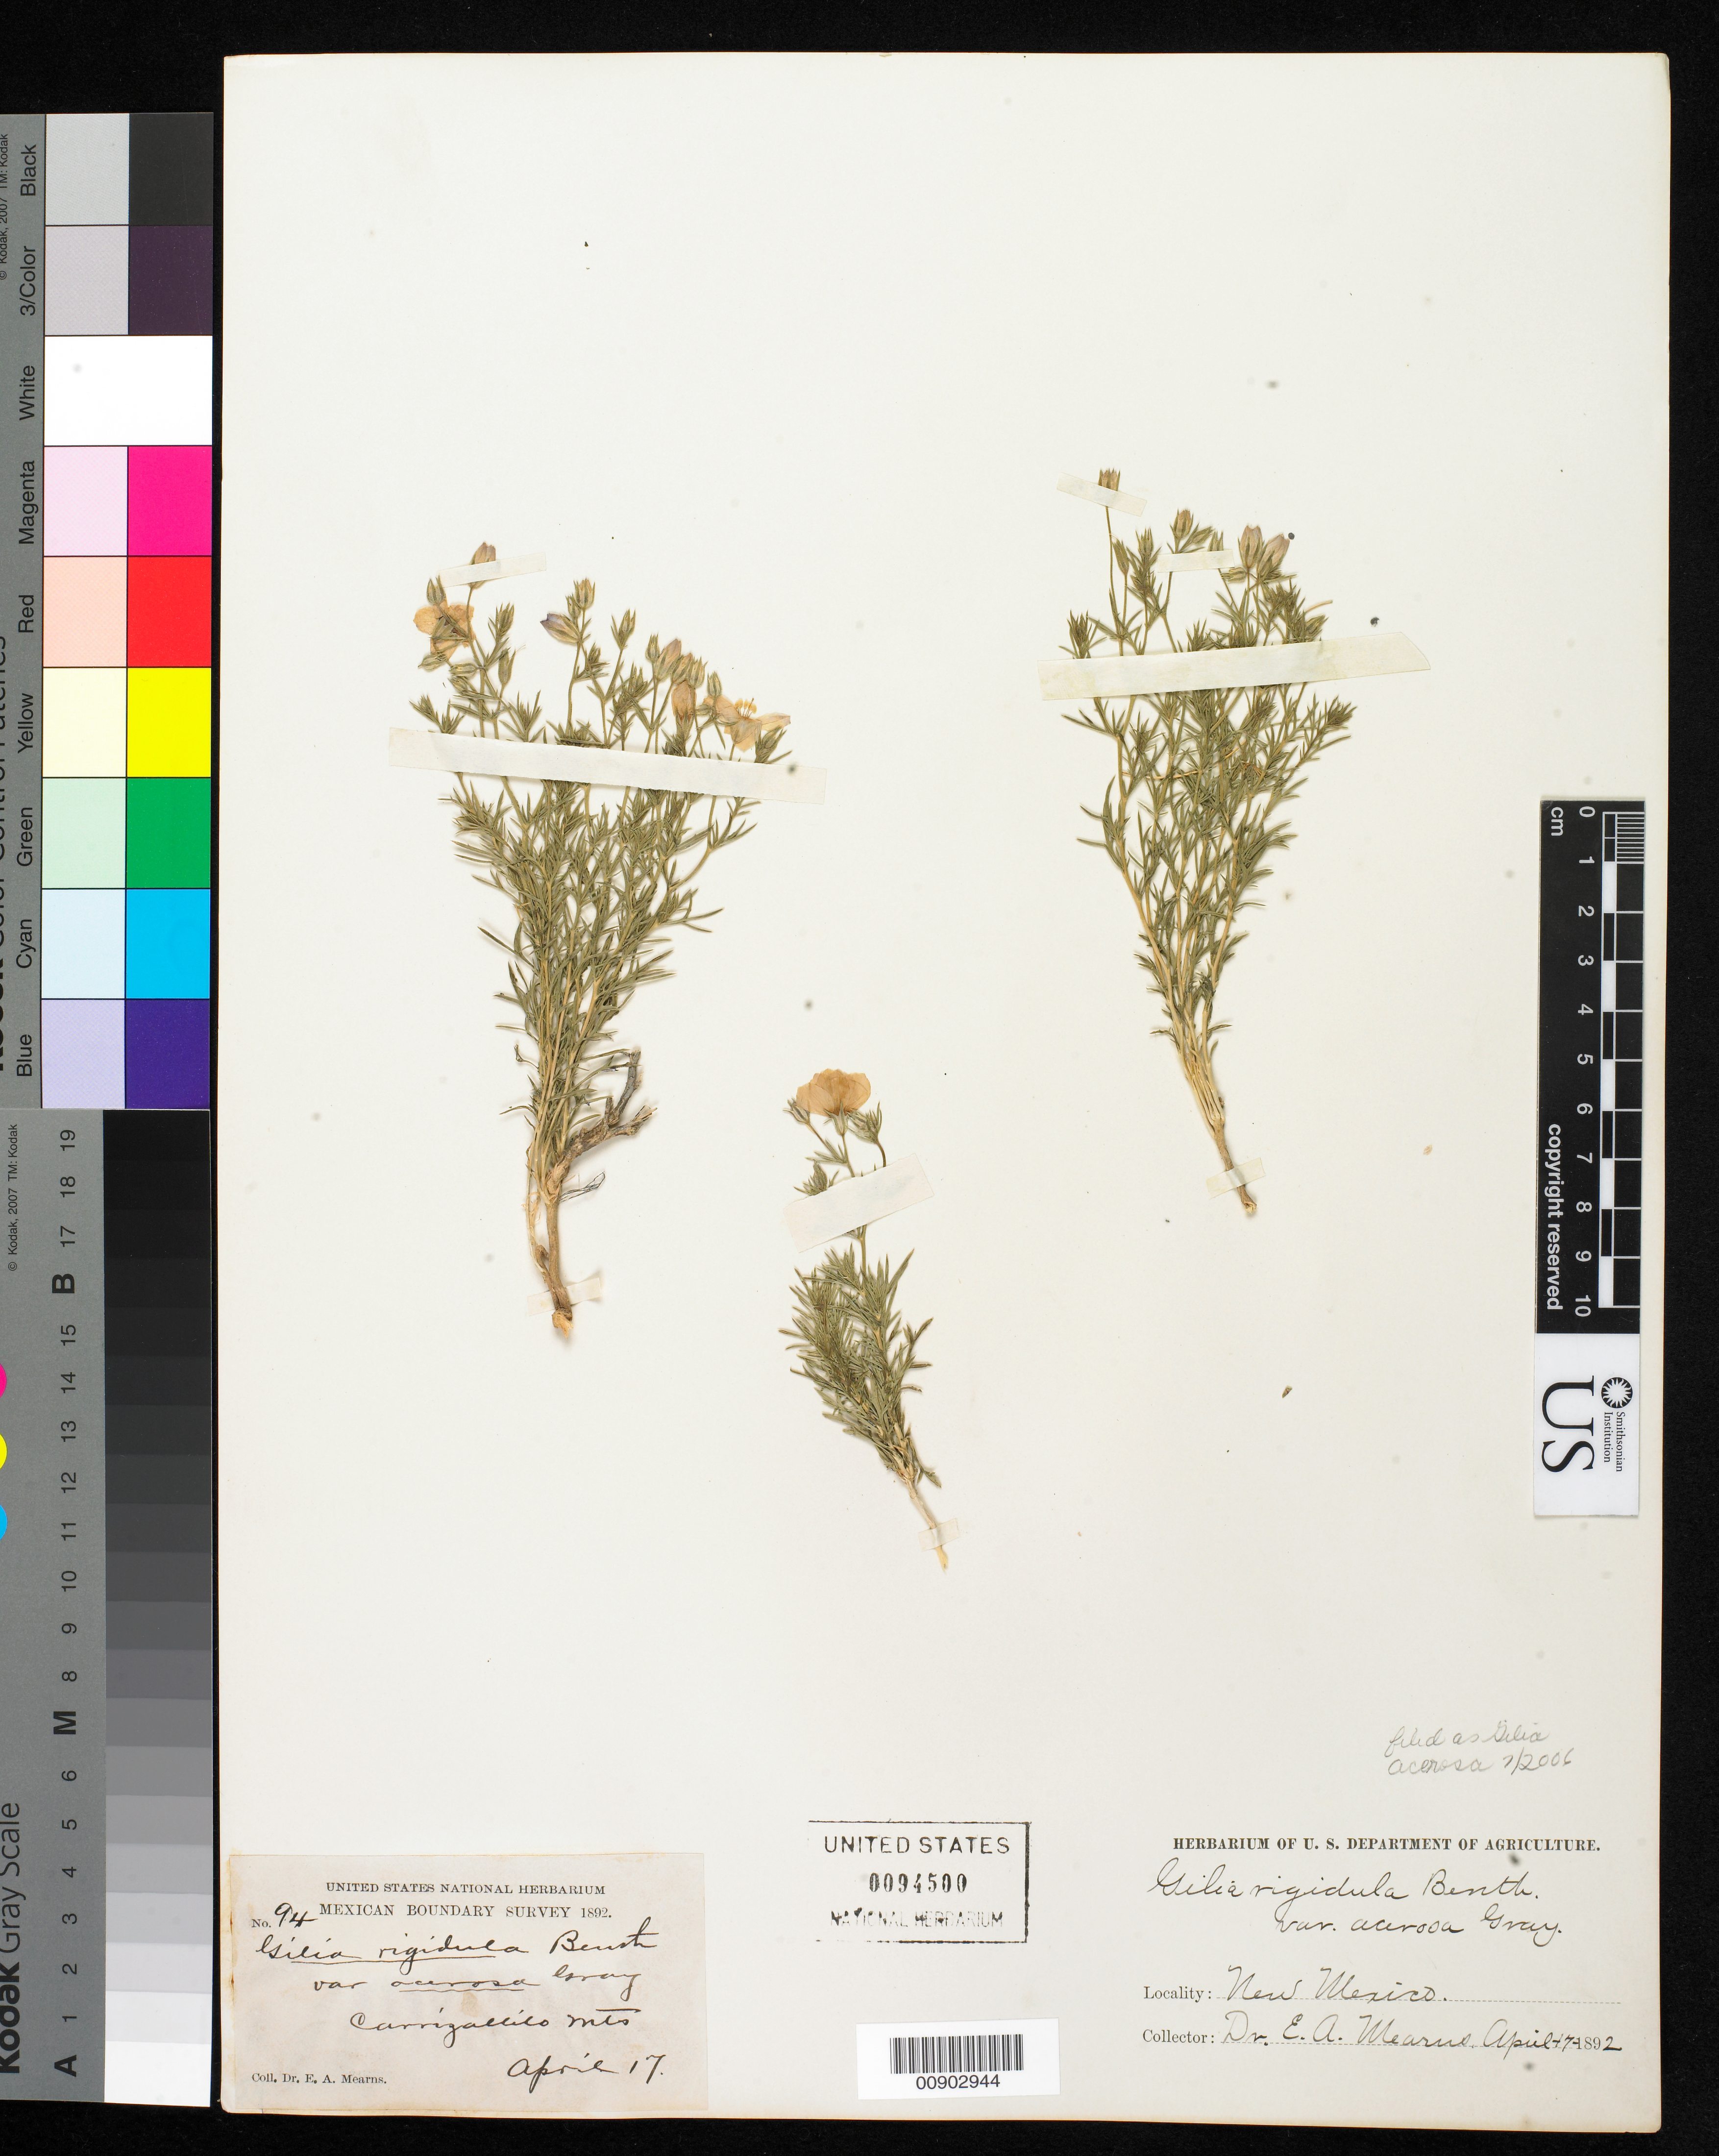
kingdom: Plantae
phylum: Tracheophyta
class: Magnoliopsida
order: Ericales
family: Polemoniaceae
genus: Giliastrum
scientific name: Giliastrum acerosum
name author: (A. Gray) Rydb.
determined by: Strong, Mark T., (BOT), Smithsonian Institution - National Museum of Natural History (UNITED STATES)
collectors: E. A. Mearns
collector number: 94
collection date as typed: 17 Apr 1892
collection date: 1892-04-17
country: United States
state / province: New Mexico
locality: Carrizalillo Mts., New Mexico.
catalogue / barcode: US 94500